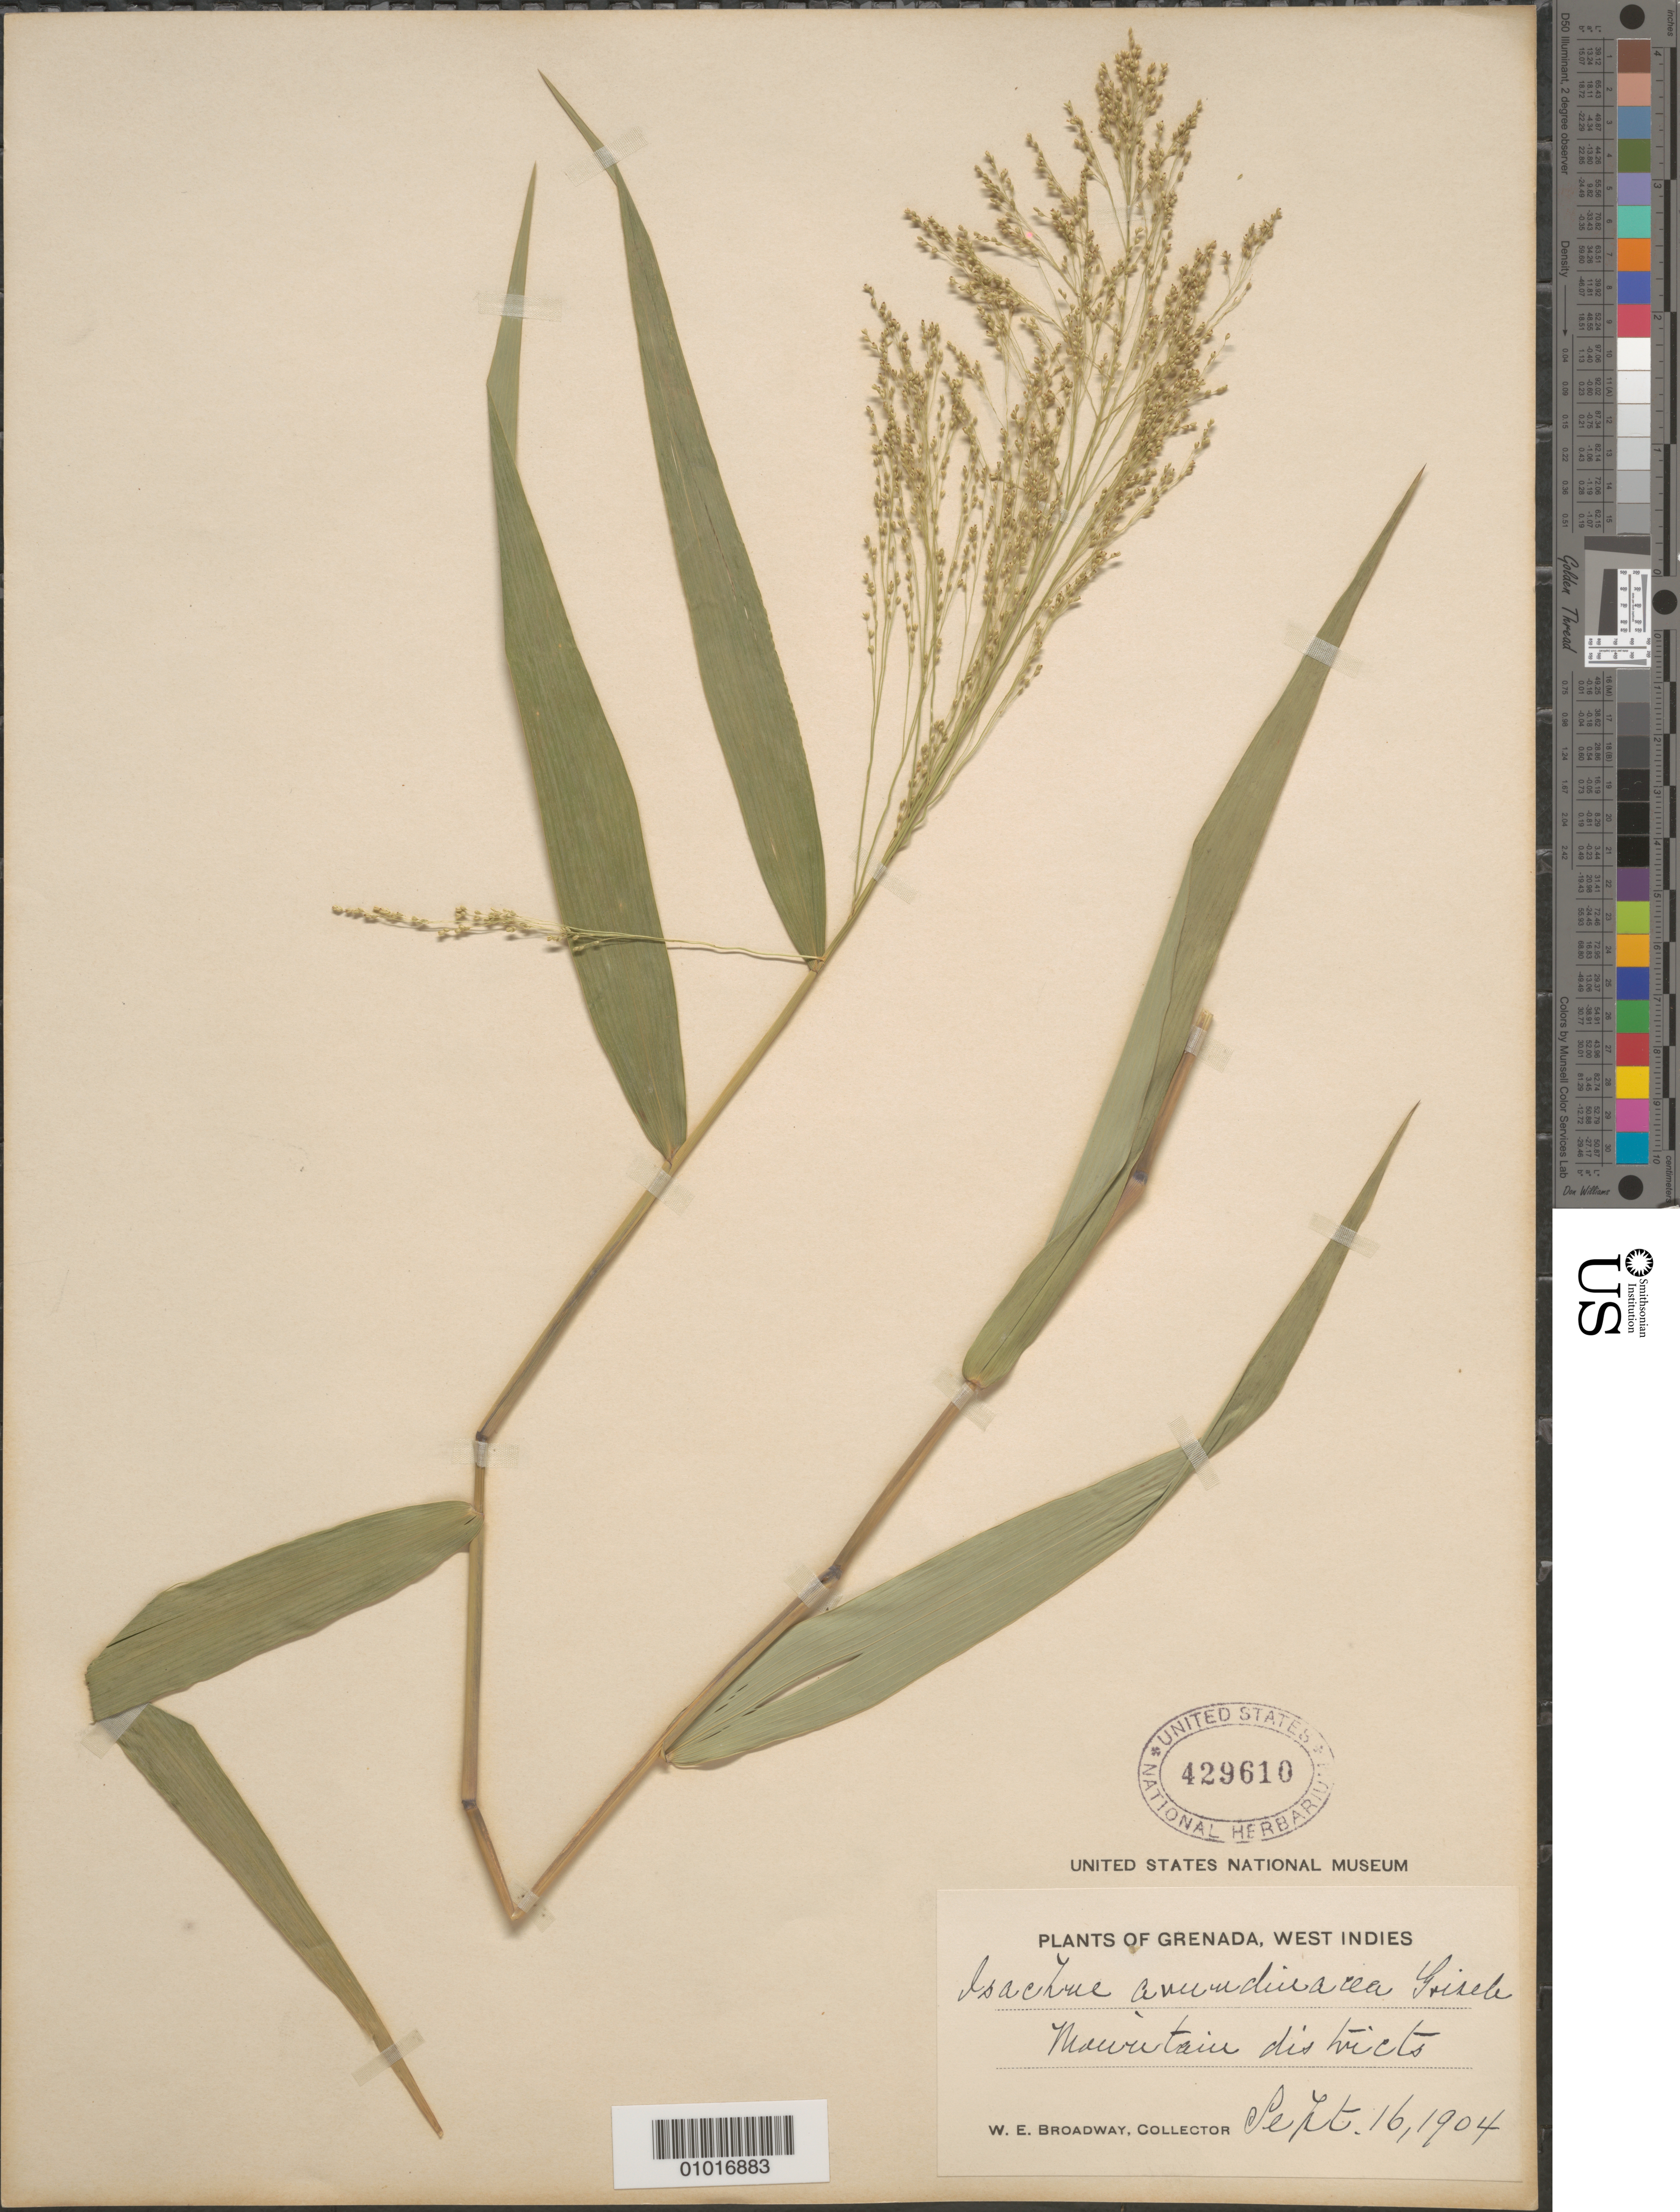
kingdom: Plantae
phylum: Tracheophyta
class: Liliopsida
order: Poales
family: Poaceae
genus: Isachne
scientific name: Isachne disperma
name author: (Lam.) Döll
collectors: W. E. Broadway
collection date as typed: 16 Sep 1904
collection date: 1904-09-16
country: Grenada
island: Grenada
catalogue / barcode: US 429610